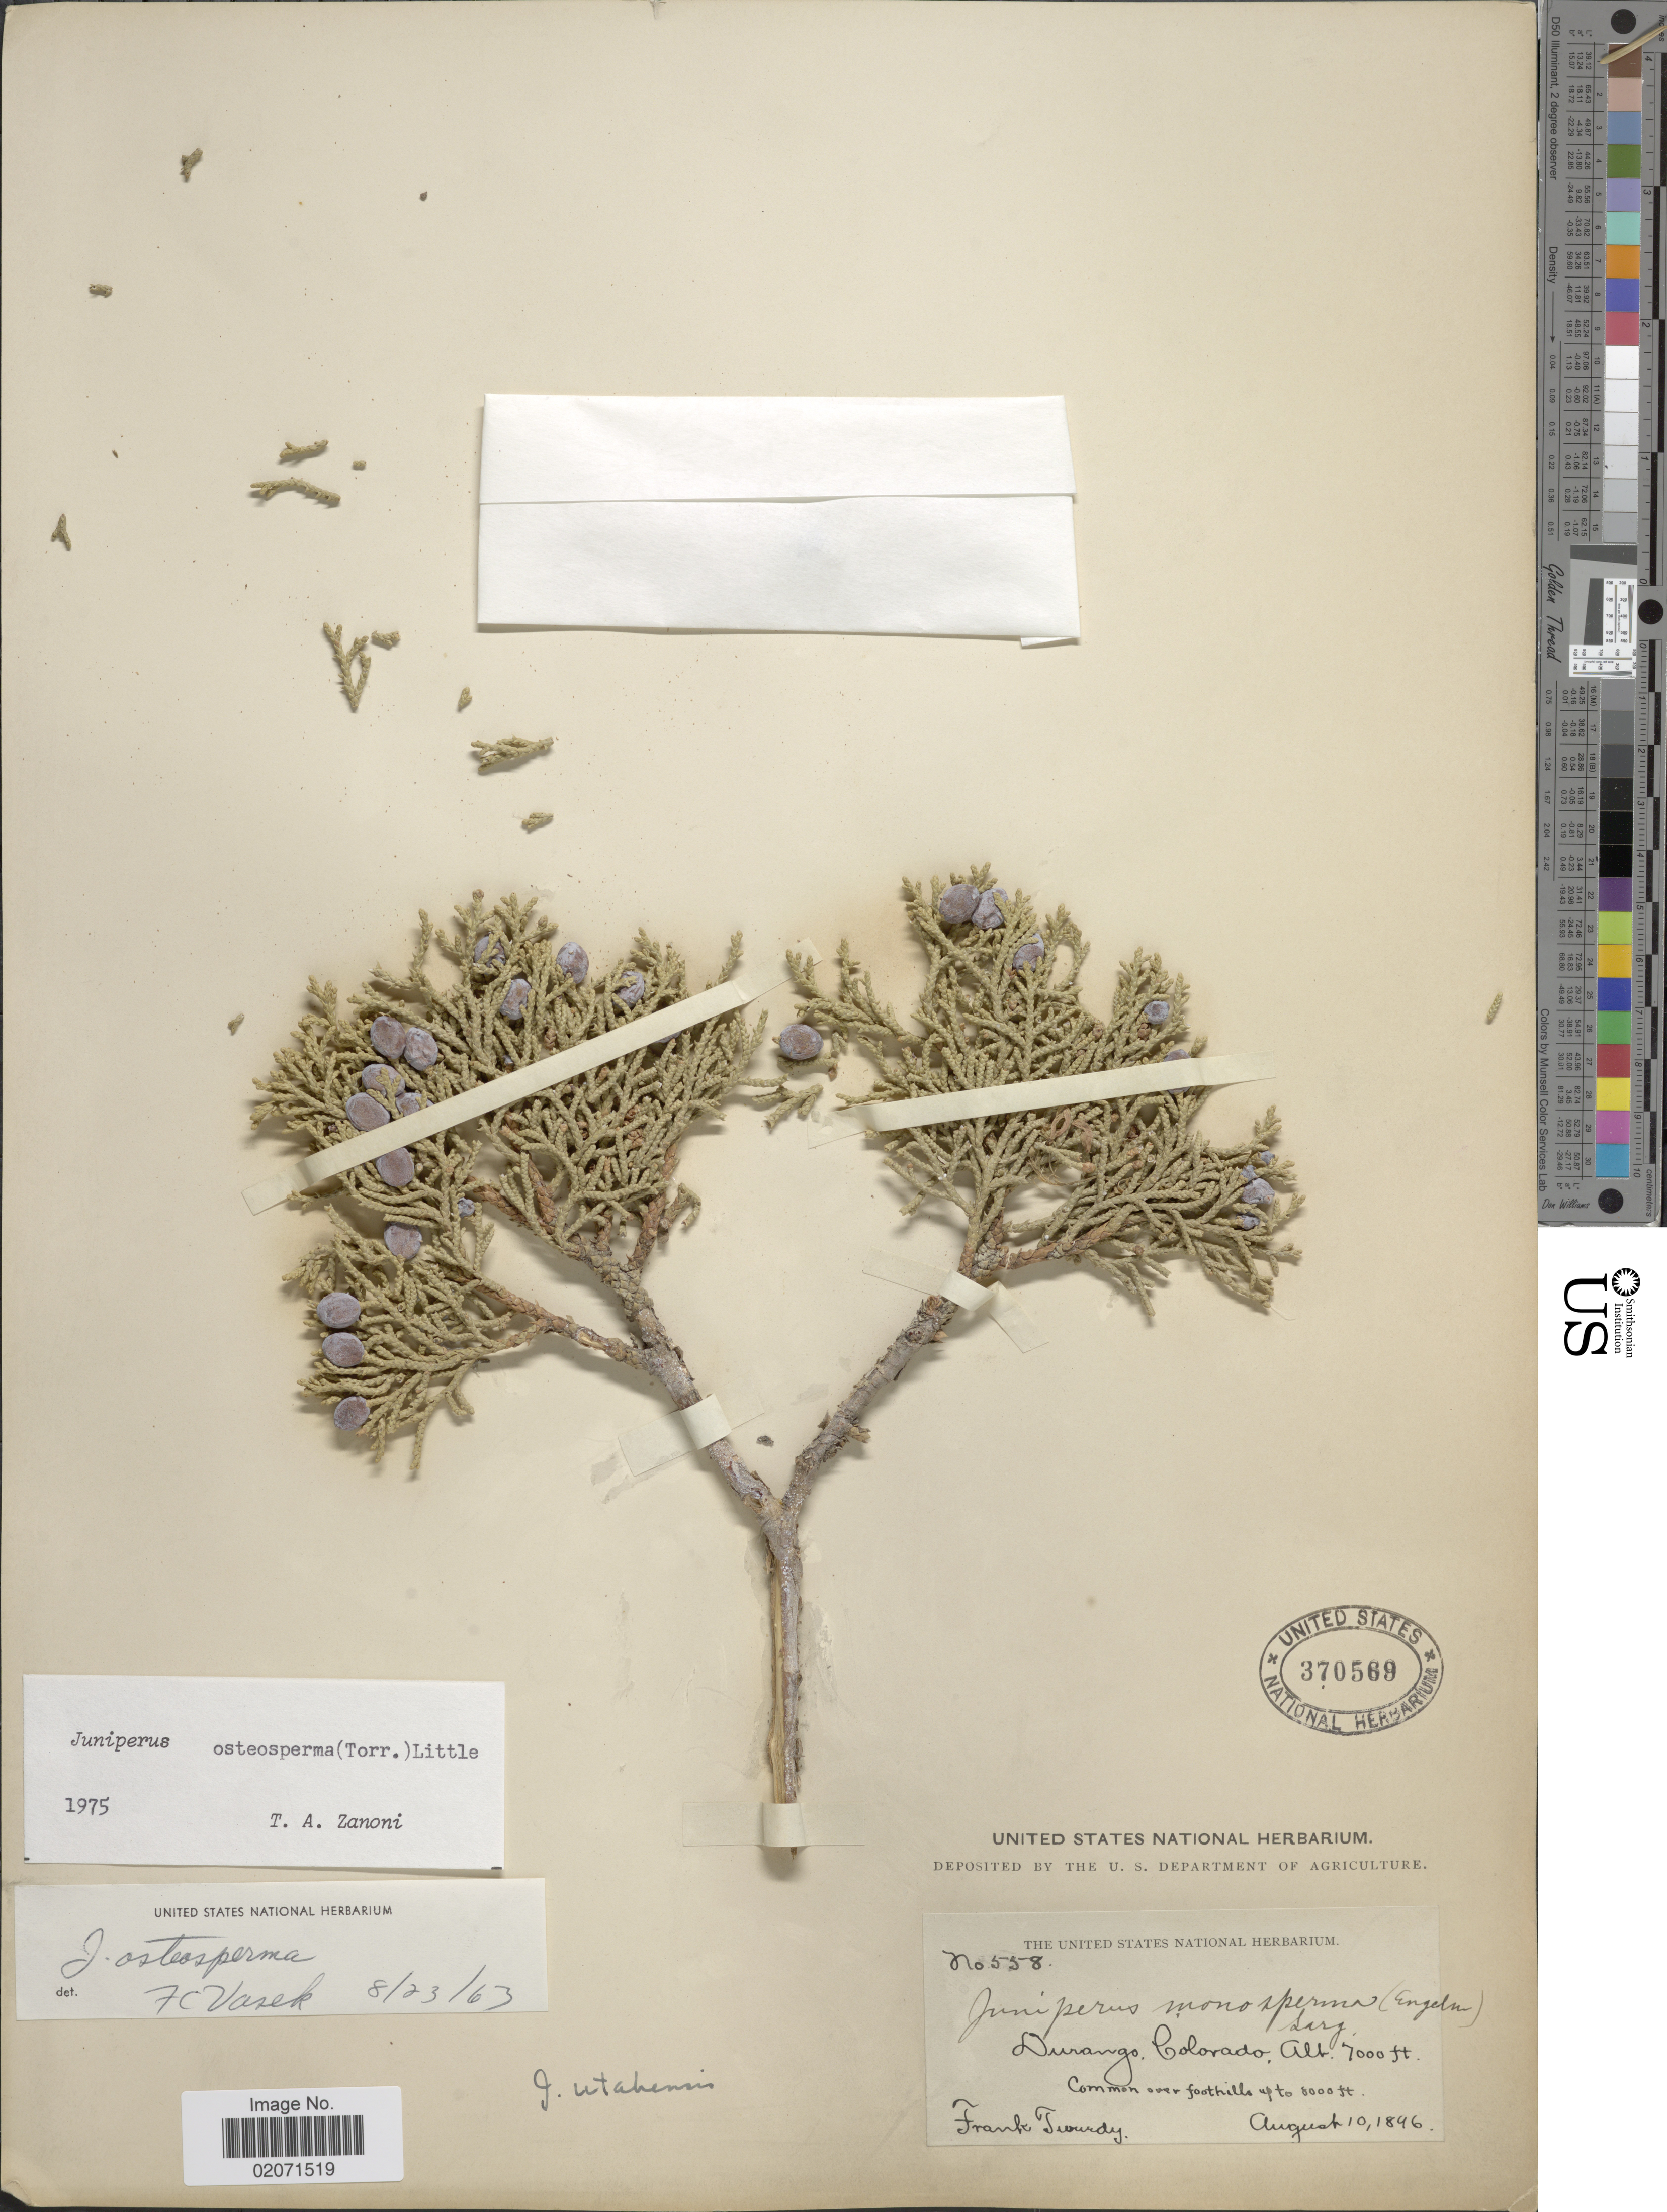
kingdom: Plantae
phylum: Tracheophyta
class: Pinopsida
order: Pinales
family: Cupressaceae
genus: Juniperus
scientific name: Juniperus osteosperma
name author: (Torr.) Little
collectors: F. Tweedy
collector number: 558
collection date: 1846-08-10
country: United States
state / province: Colorado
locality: Durango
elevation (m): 2134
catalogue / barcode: US 370569